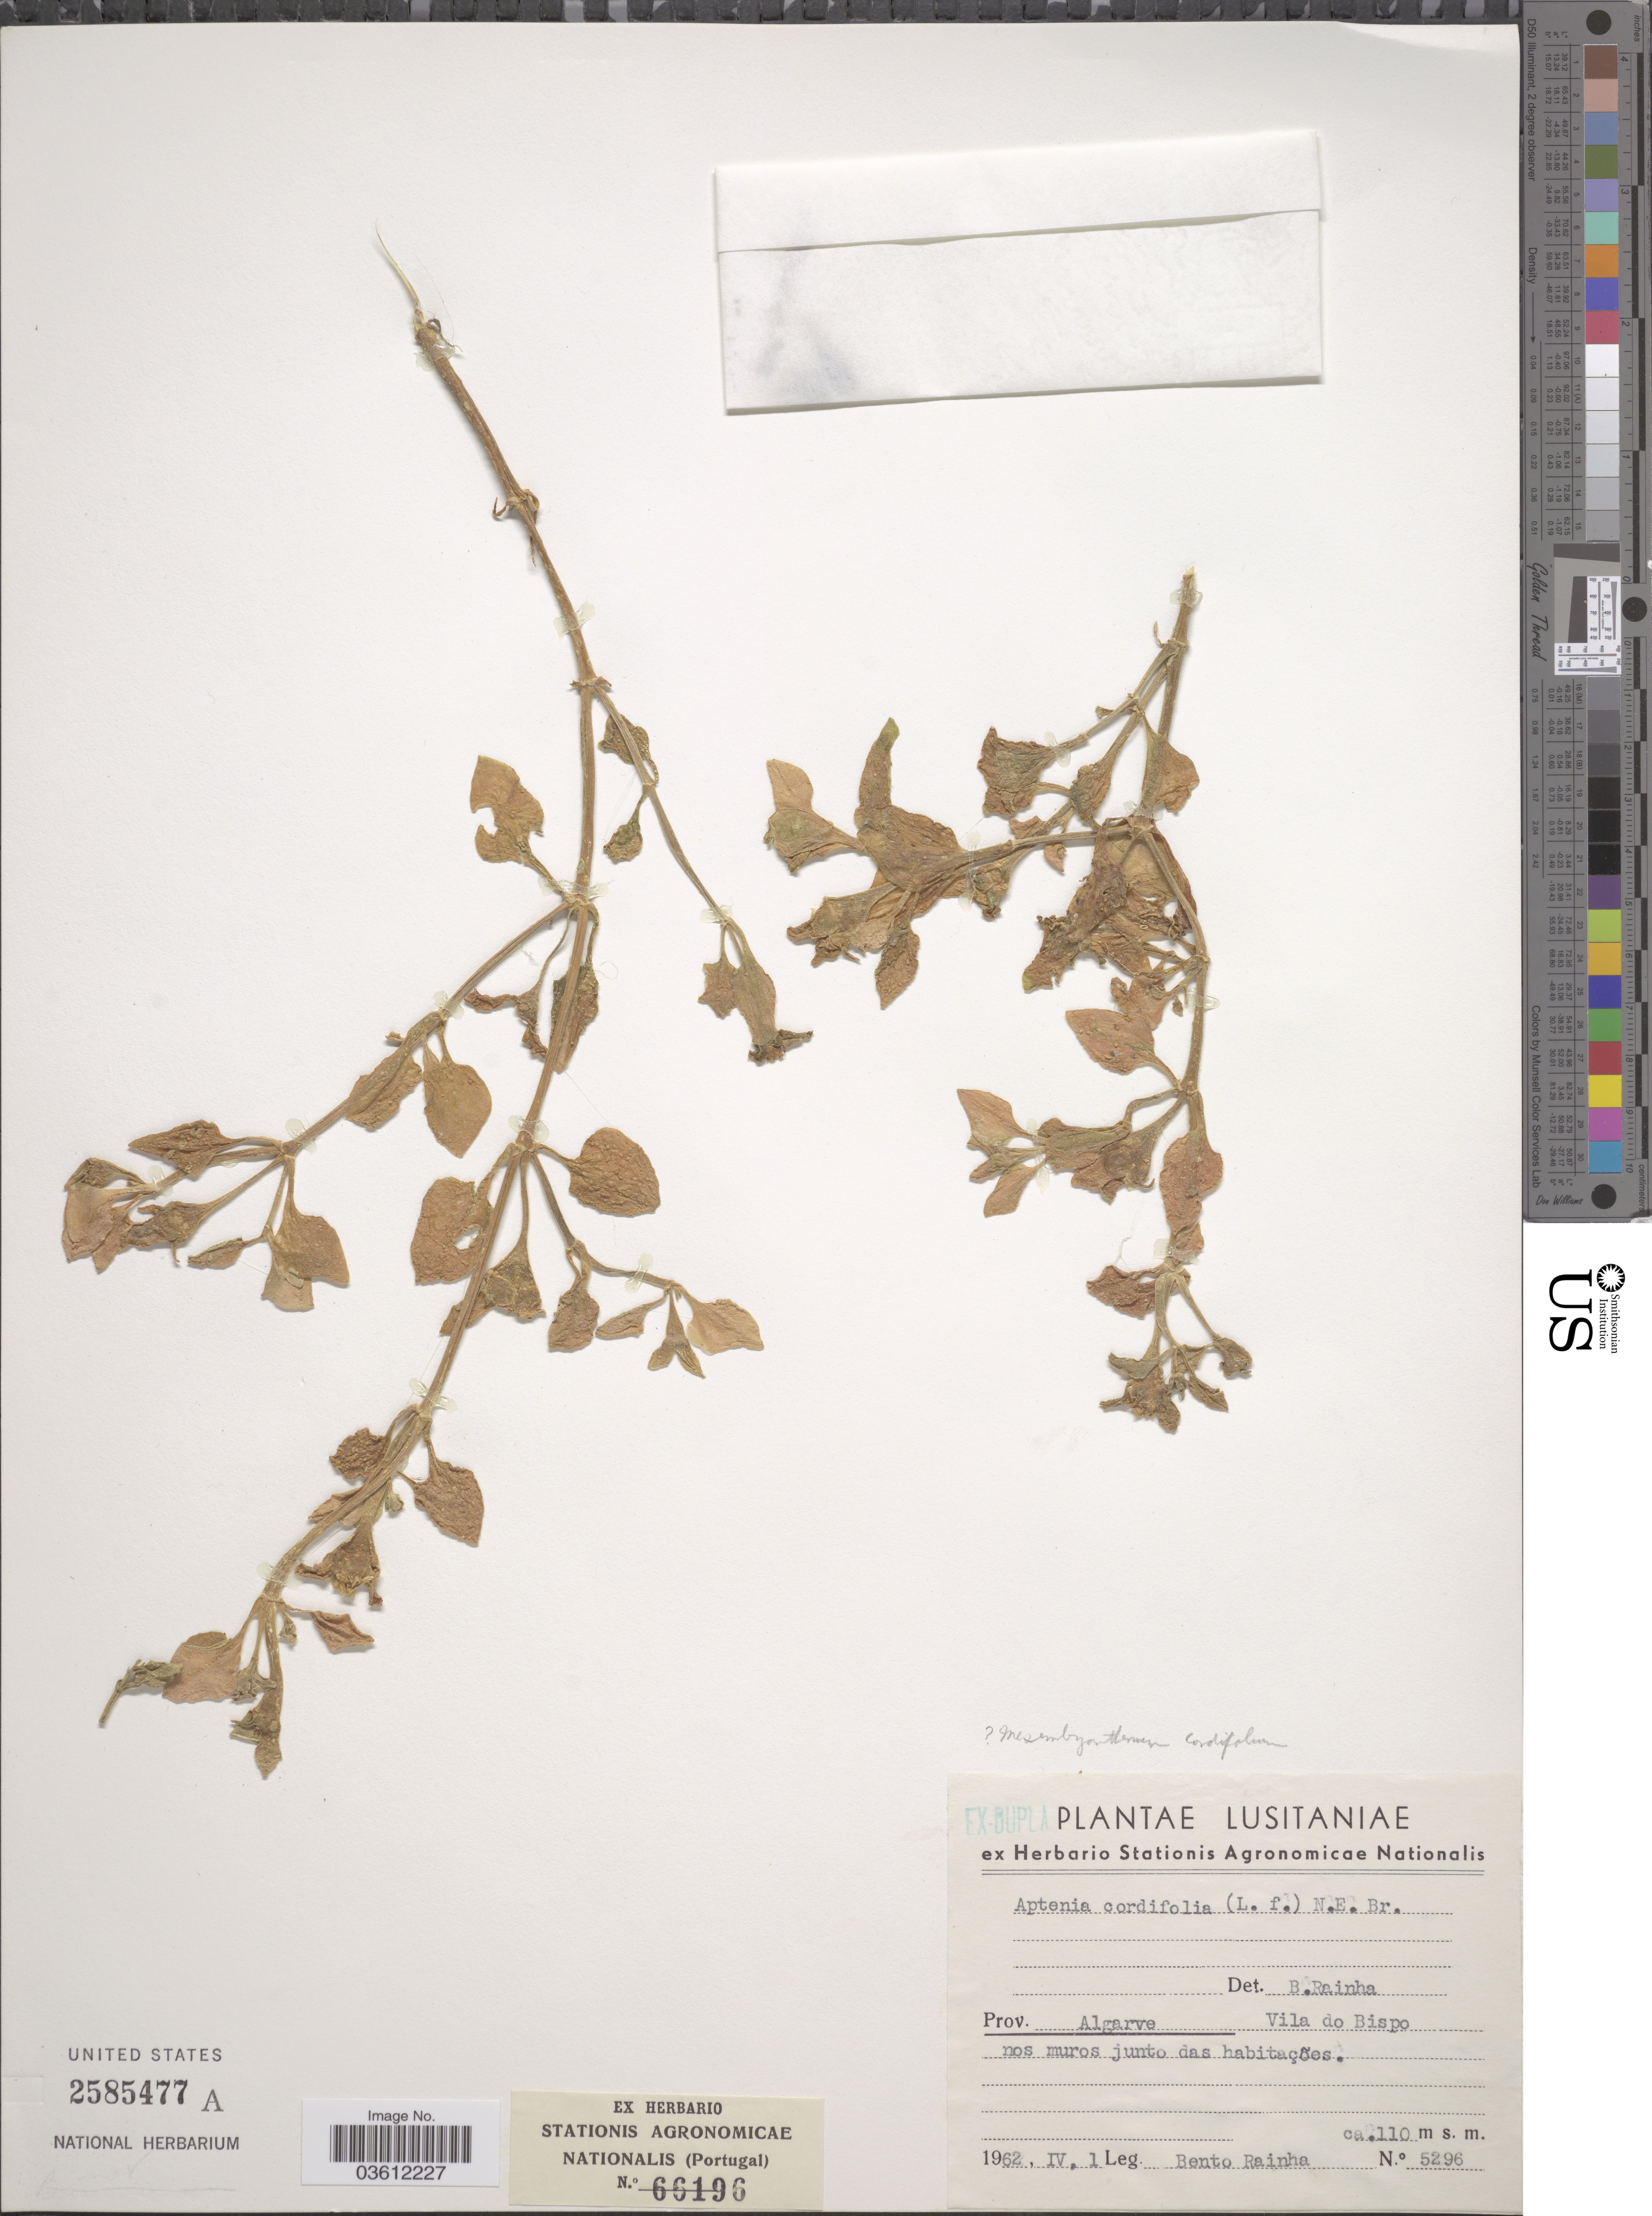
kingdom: Plantae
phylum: Tracheophyta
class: Magnoliopsida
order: Caryophyllales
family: Aizoaceae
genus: Mesembryanthemum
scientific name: Mesembryanthemum cordifolium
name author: L. f.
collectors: B. Rainha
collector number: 5296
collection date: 1962-04-01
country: Portugal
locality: Lusitaniae. Prov. Algarve. Vila do Bispo.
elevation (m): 110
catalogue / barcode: US 2585477A